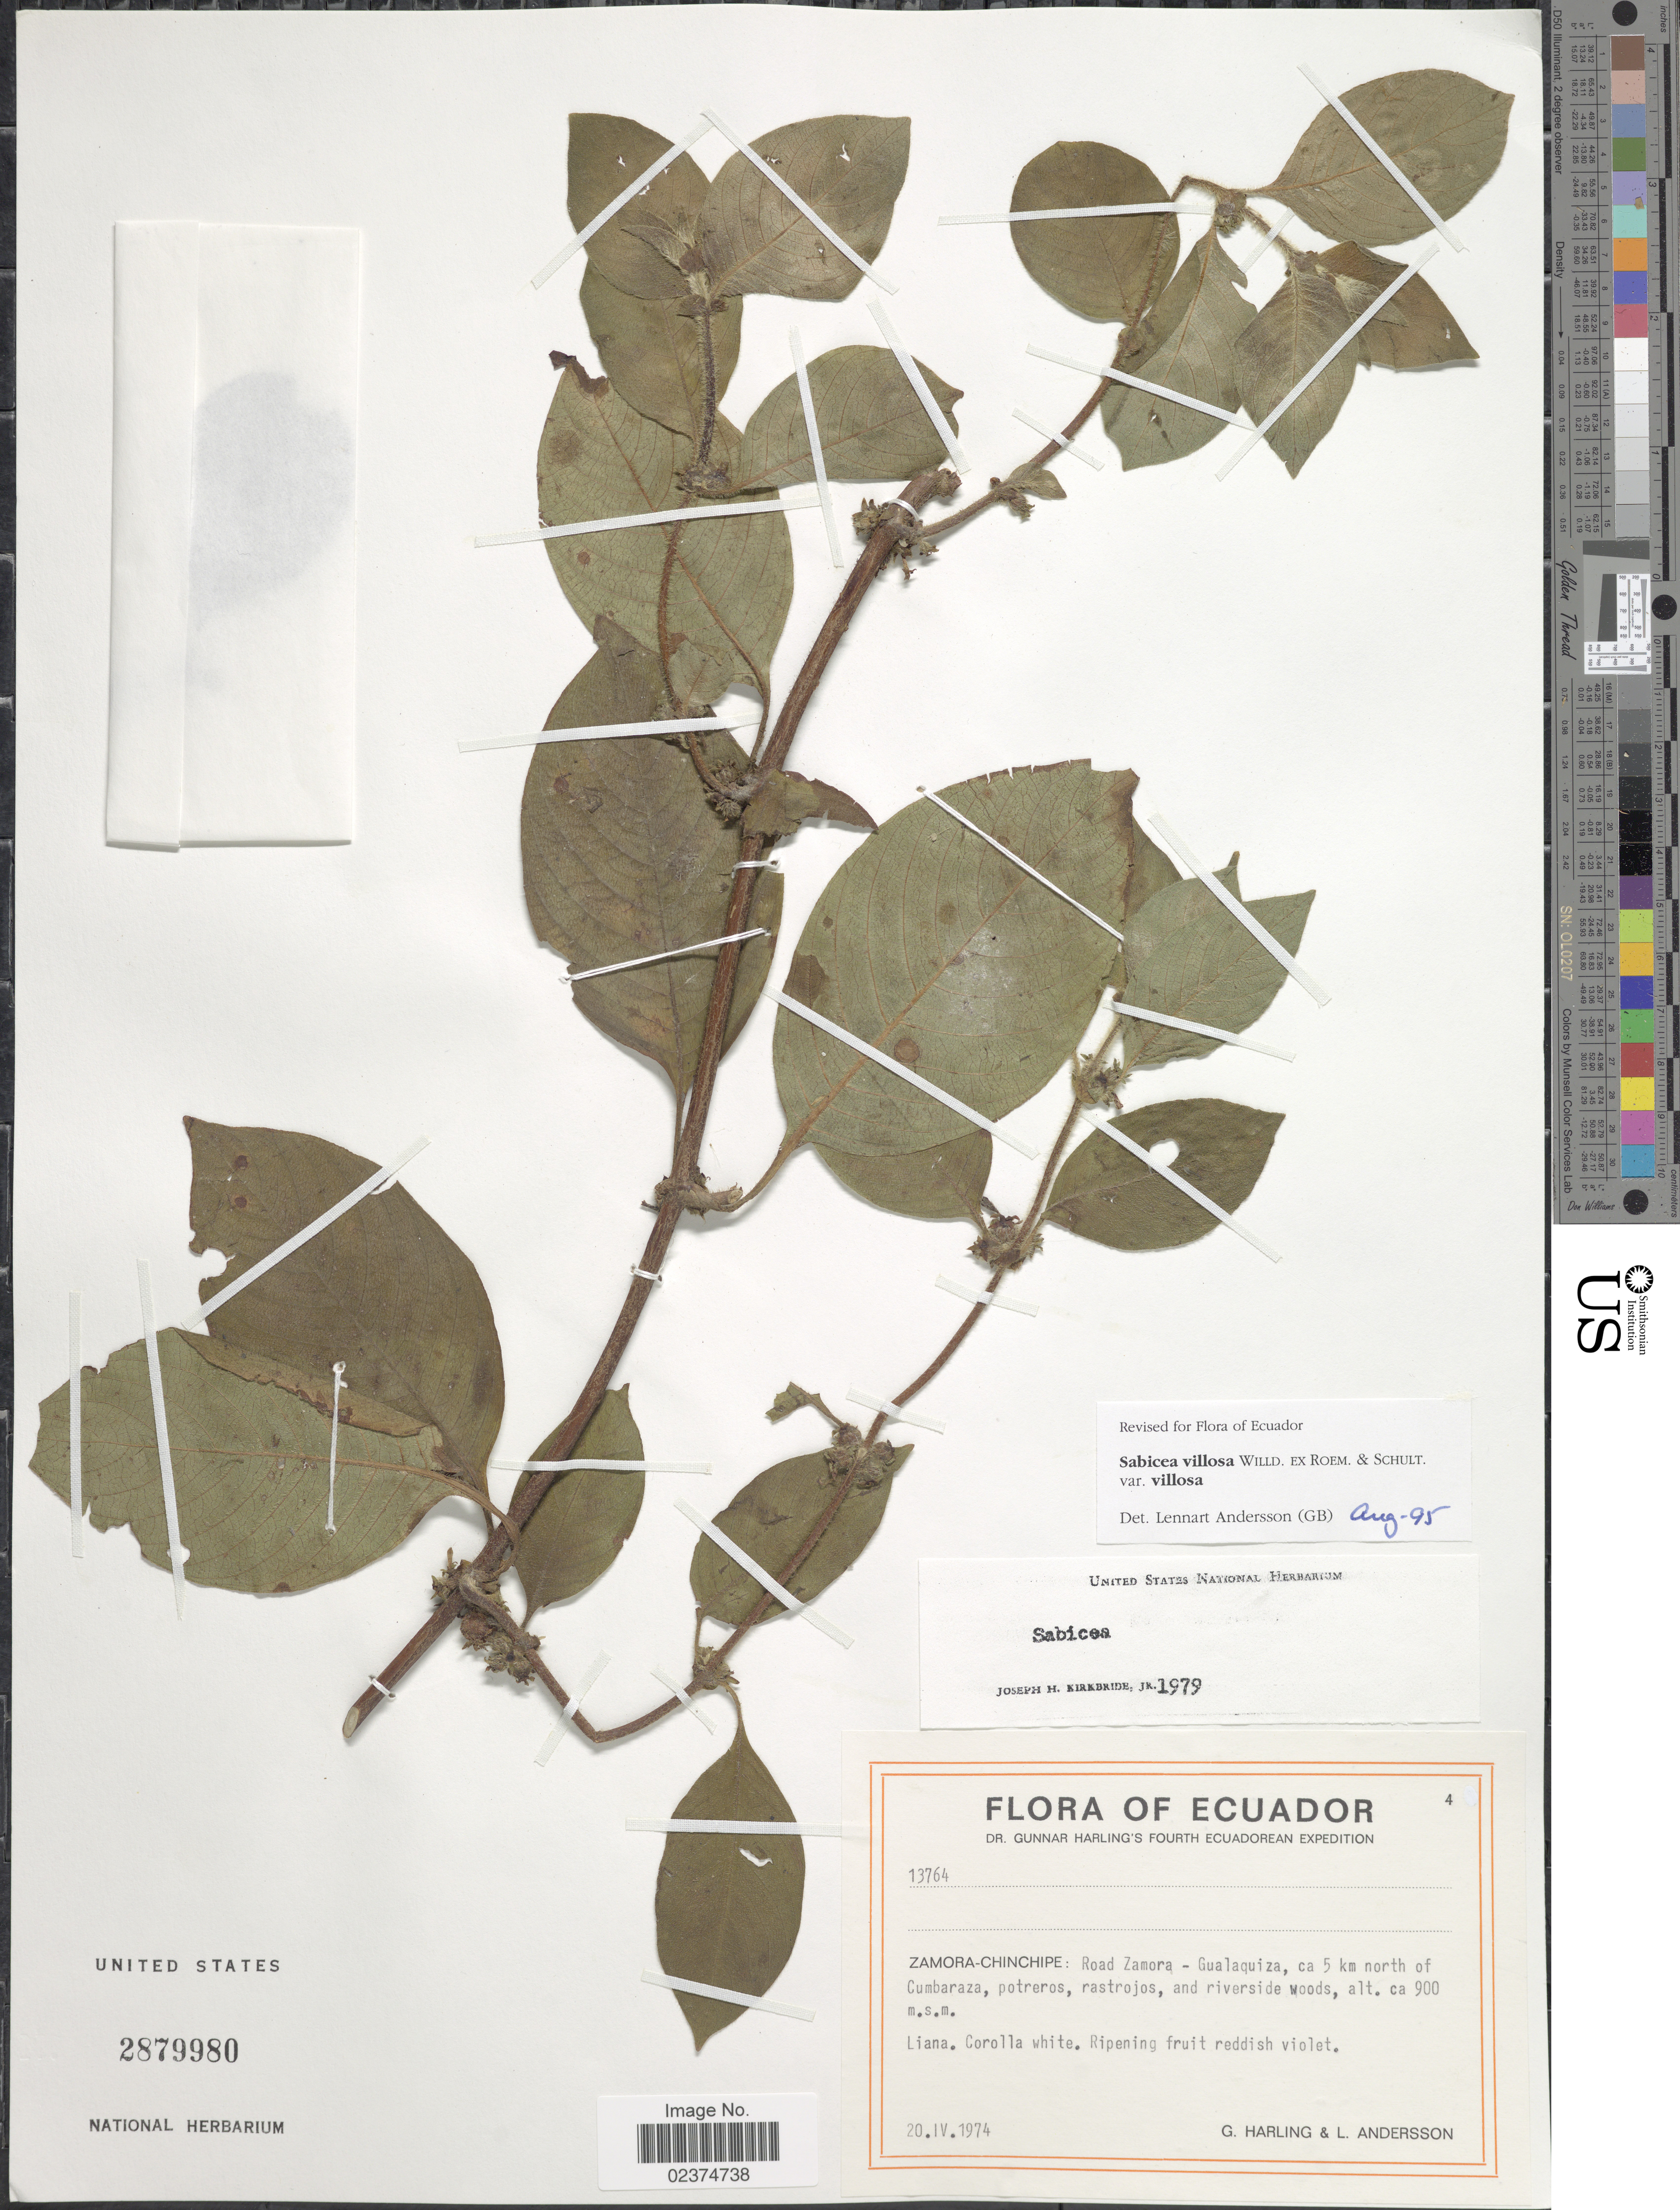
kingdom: Plantae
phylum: Tracheophyta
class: Magnoliopsida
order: Gentianales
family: Rubiaceae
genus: Sabicea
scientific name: Sabicea panamensis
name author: Wernham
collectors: G. Harling & L. Andersson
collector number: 13764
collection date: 1974-04-20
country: Ecuador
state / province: Zamora-Chinchipe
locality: Road Zamora-Gualaquiza, ca 5 km north of Cumbaraza, potreros, rastrojos, and riverside woods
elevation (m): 900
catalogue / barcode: US 2879980